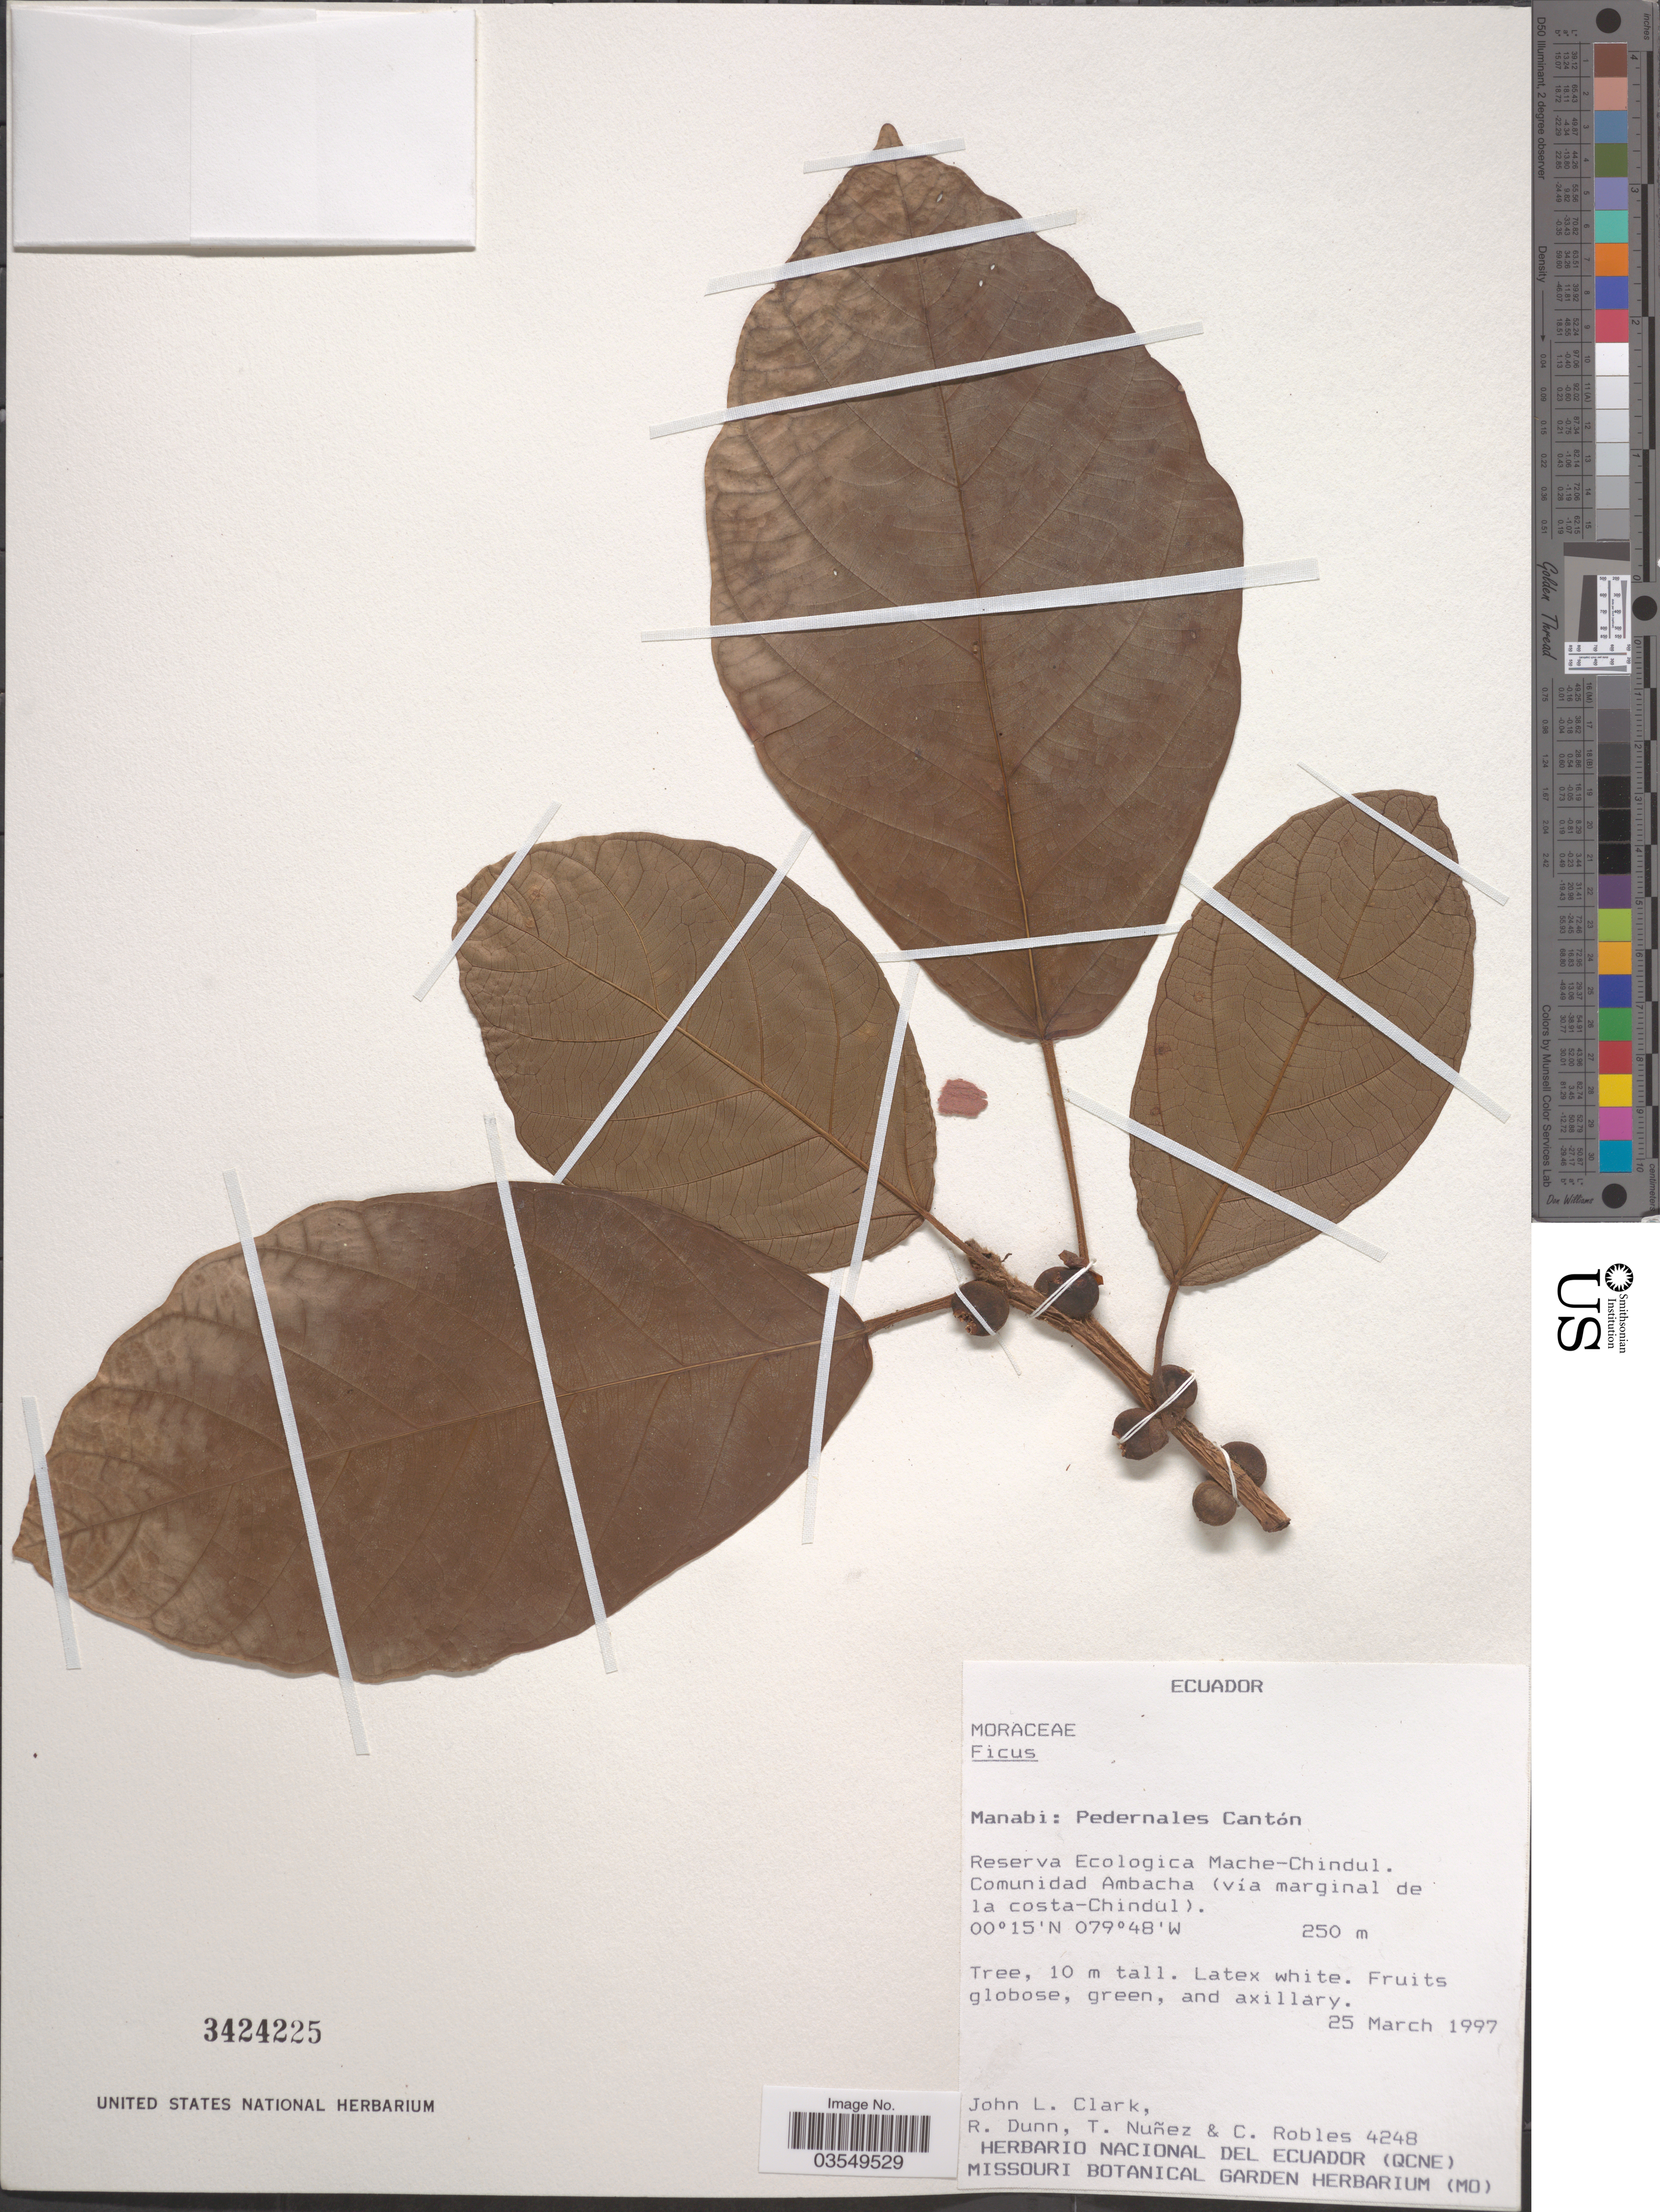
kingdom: Plantae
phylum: Tracheophyta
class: Magnoliopsida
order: Rosales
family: Moraceae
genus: Ficus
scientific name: Ficus brevibracteata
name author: W.C. Burger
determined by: Mitidieri, Nicole, (WIS), University of Wisconsin - Madison (UNITED STATES)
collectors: J. L. Clark, R. Dunn, T. Núñez & C. Robles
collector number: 4248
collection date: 1997-03-25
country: Ecuador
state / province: Manabí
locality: Pedernales Cantón. Reserva Ecologica Mache-Chindul. Comunidad Ambacha (vía marginal de la costa-Chindul).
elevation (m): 250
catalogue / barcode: US 3424225